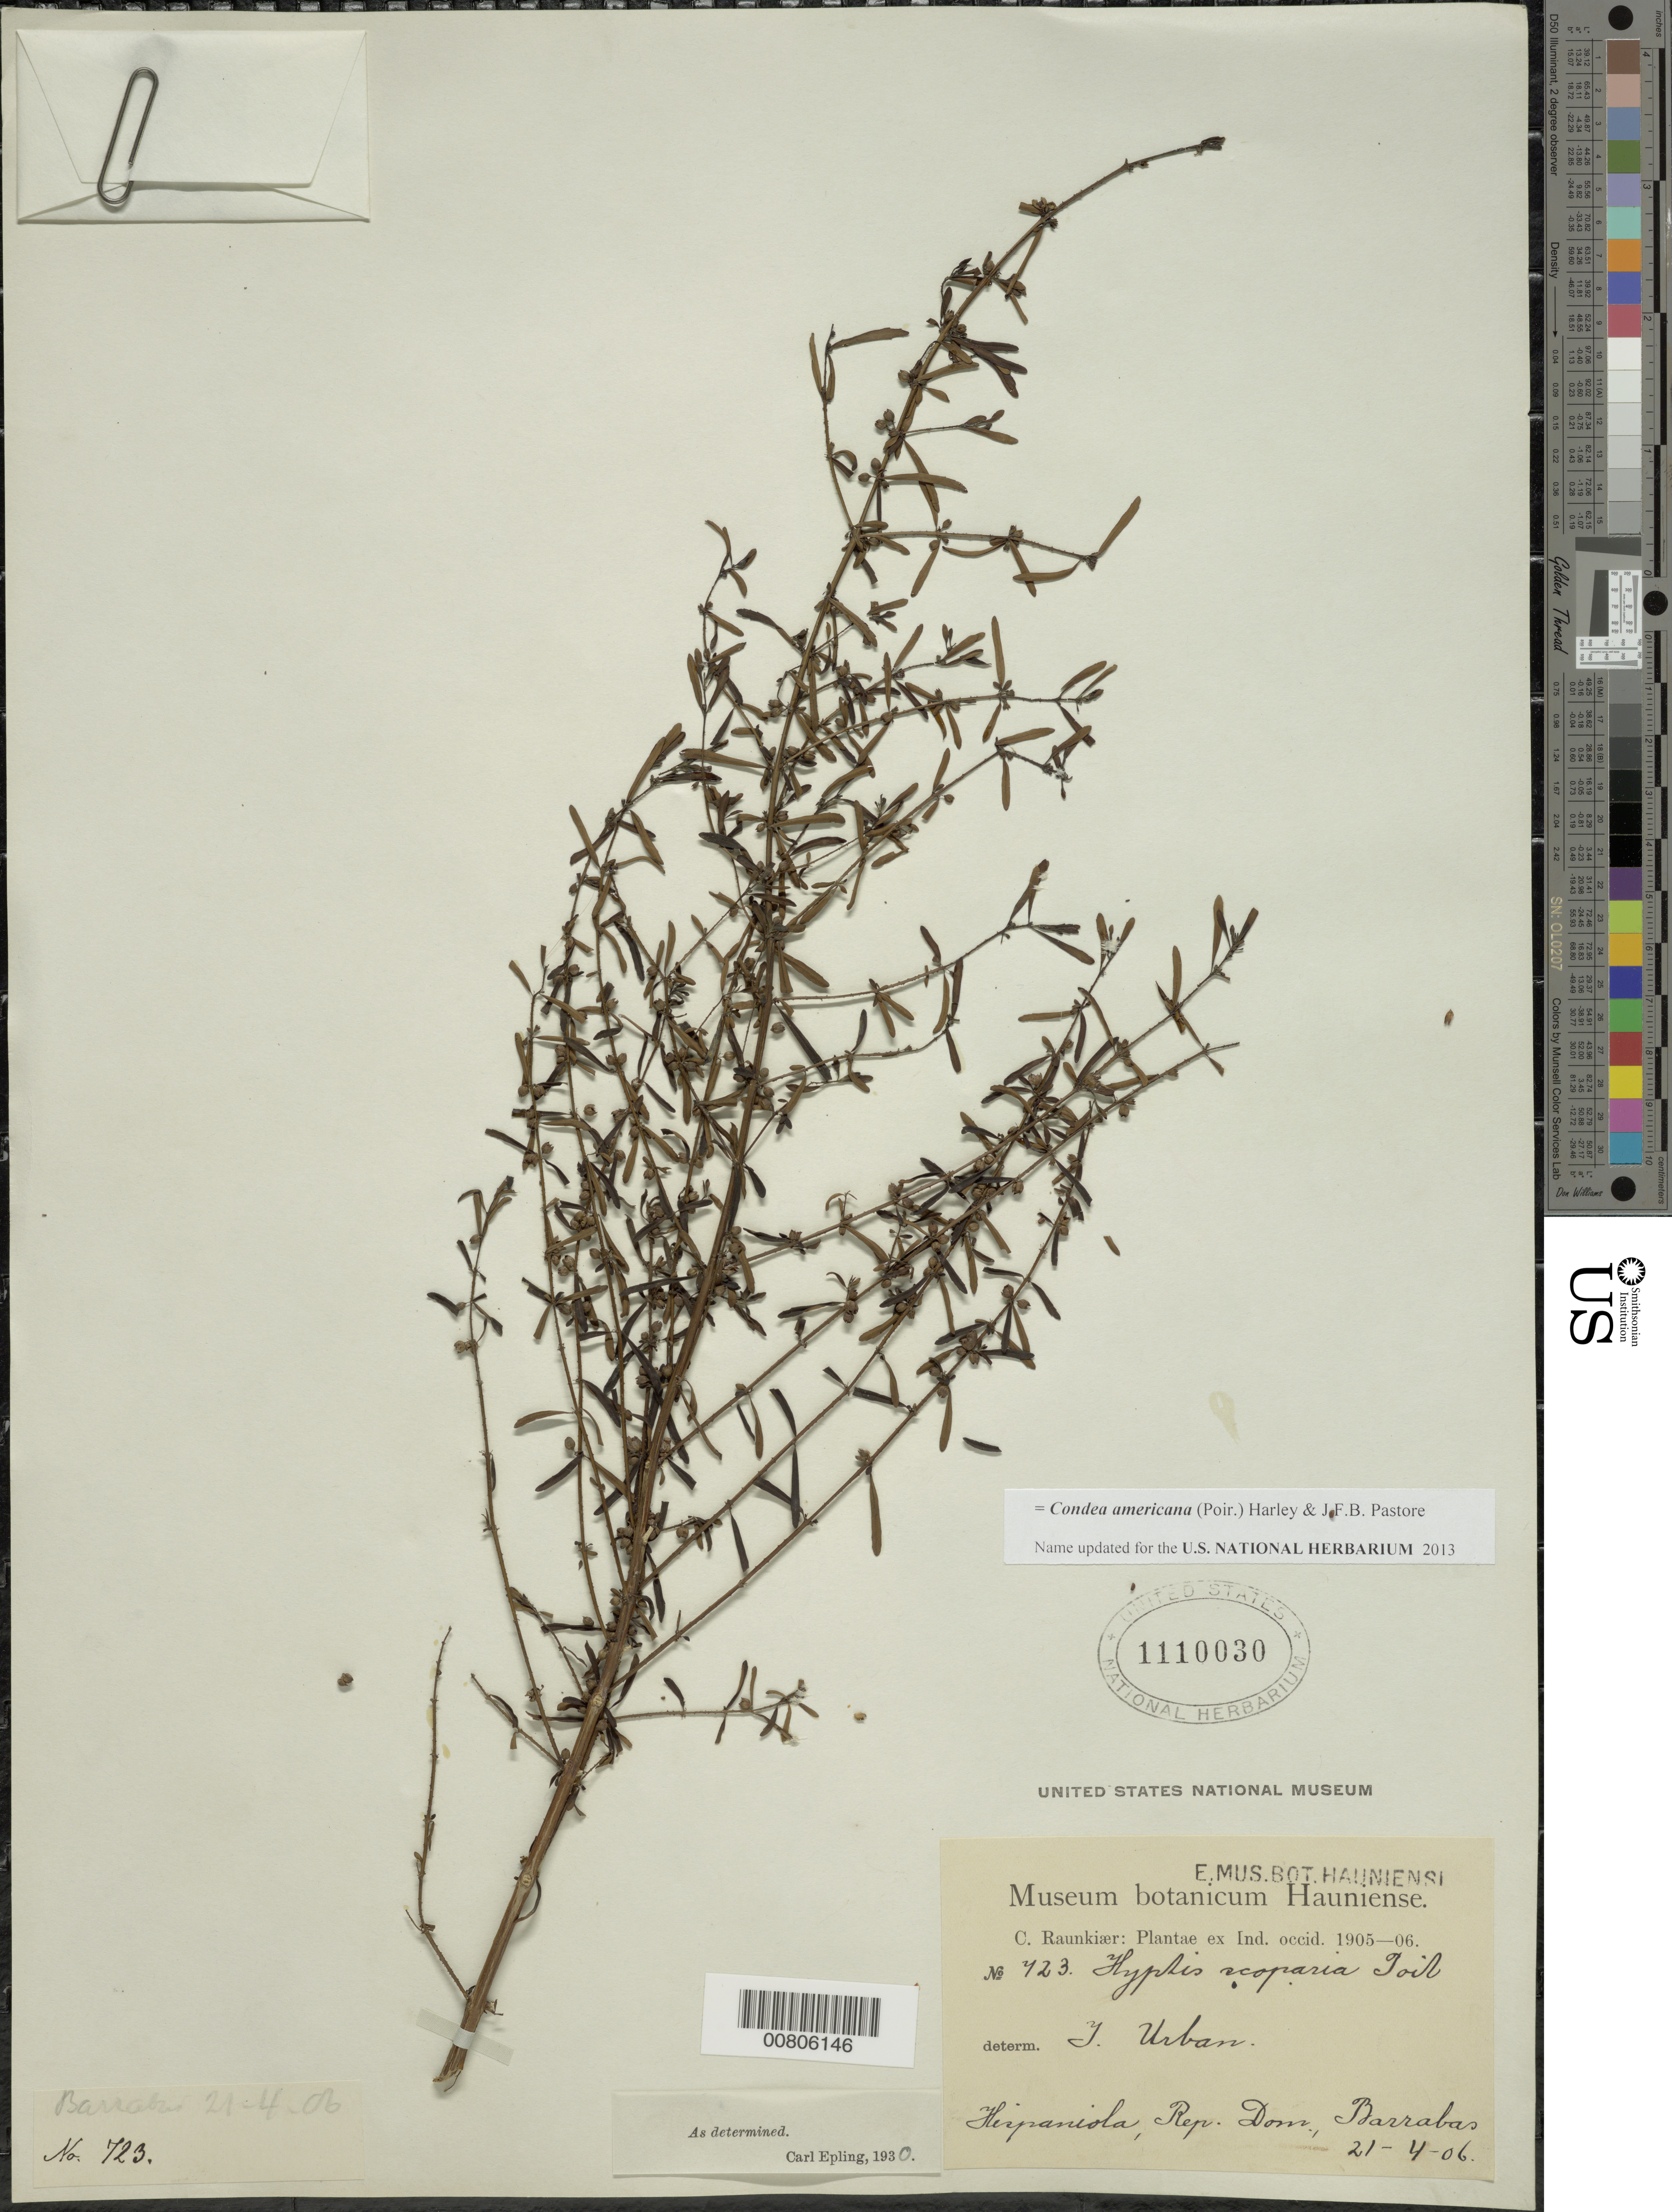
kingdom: Plantae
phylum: Tracheophyta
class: Magnoliopsida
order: Lamiales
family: Lamiaceae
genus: Condea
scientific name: Condea americana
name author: (Poir.) Harley & J.F.B. Pastore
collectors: C. C. Raunkiaer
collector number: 723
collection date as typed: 21 Apr 1906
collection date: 1906-04-21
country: Dominican Republic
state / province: Puerto Plata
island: Hispaniola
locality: Barrabas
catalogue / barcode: US 1110030